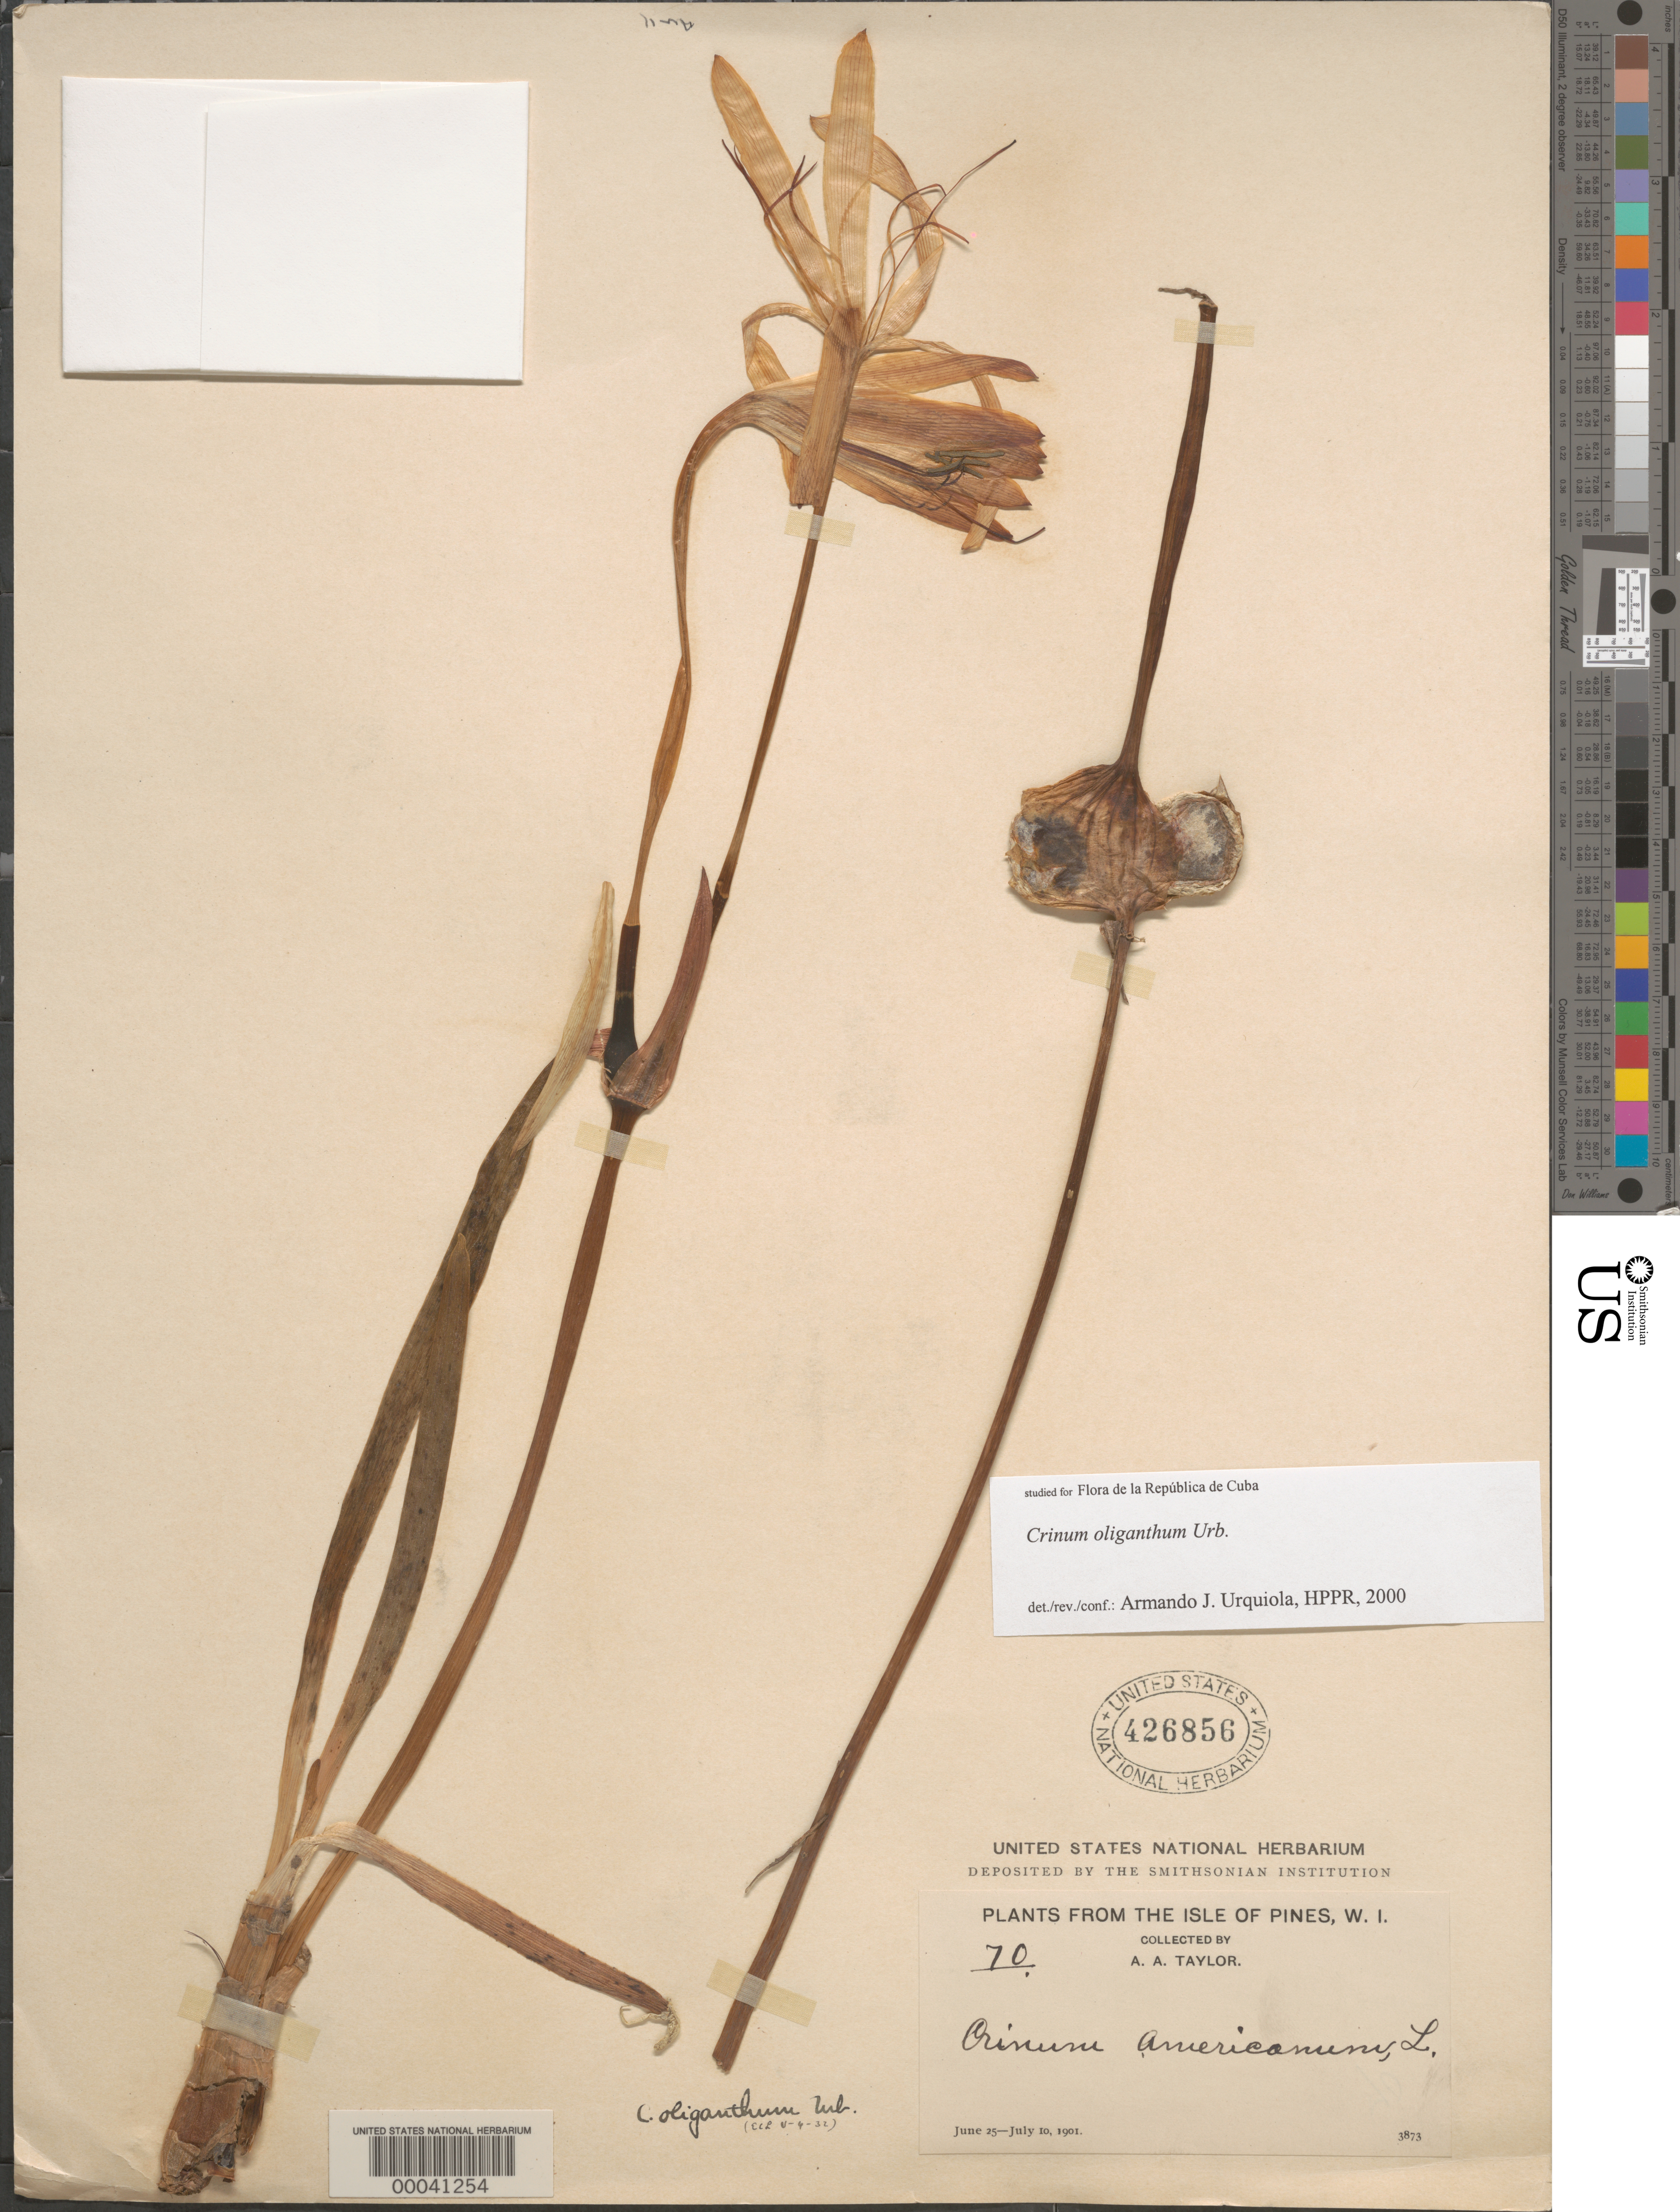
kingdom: Plantae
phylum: Tracheophyta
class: Liliopsida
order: Asparagales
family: Amaryllidaceae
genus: Crinum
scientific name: Crinum oliganthum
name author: Urb.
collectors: A. A. Taylor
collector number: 70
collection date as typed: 25 Jun 1901 to 10 Jul 1901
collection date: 1901-06-25/1901-07-10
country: Cuba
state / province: Isla de La Juventud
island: Isla de La Juventud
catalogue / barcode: US 426856